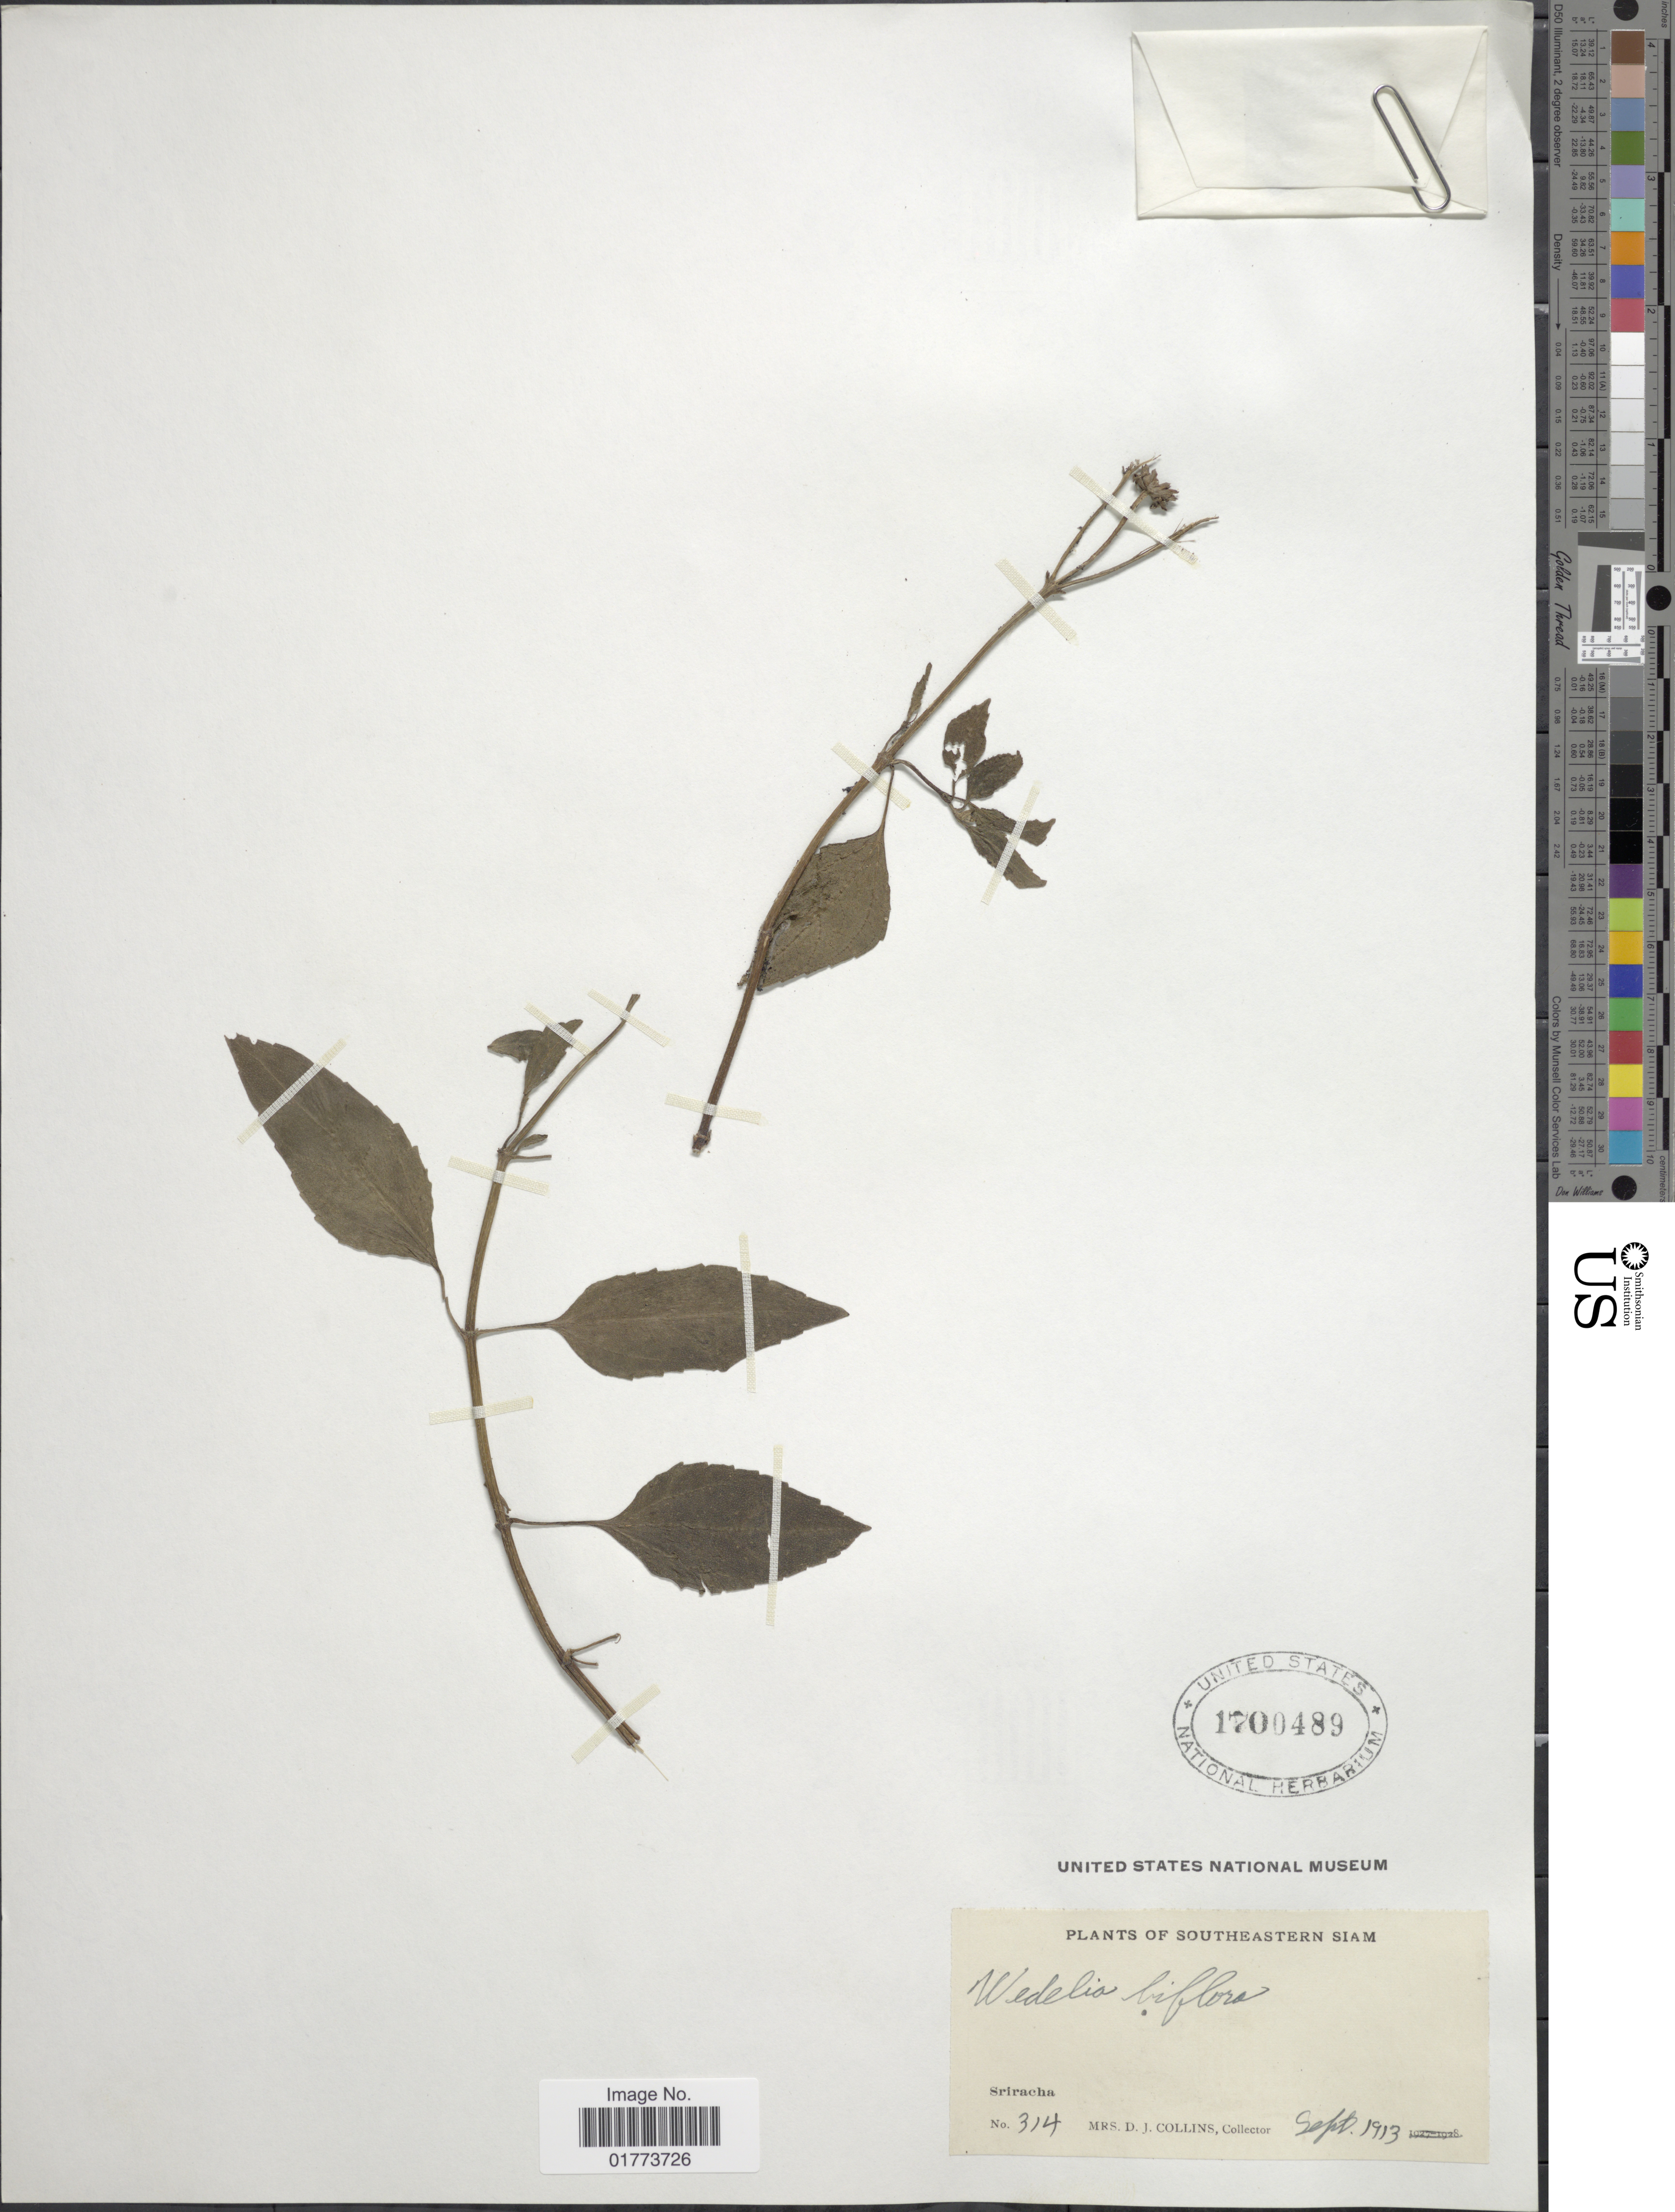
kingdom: Plantae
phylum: Tracheophyta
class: Magnoliopsida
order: Asterales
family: Asteraceae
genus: Wollastonia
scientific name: Wollastonia biflora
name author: (L.) DC.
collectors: Mrs. D. J. Collins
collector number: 314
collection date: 1913-09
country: Thailand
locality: Southeastern Siam. Sriracha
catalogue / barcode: US 1700489